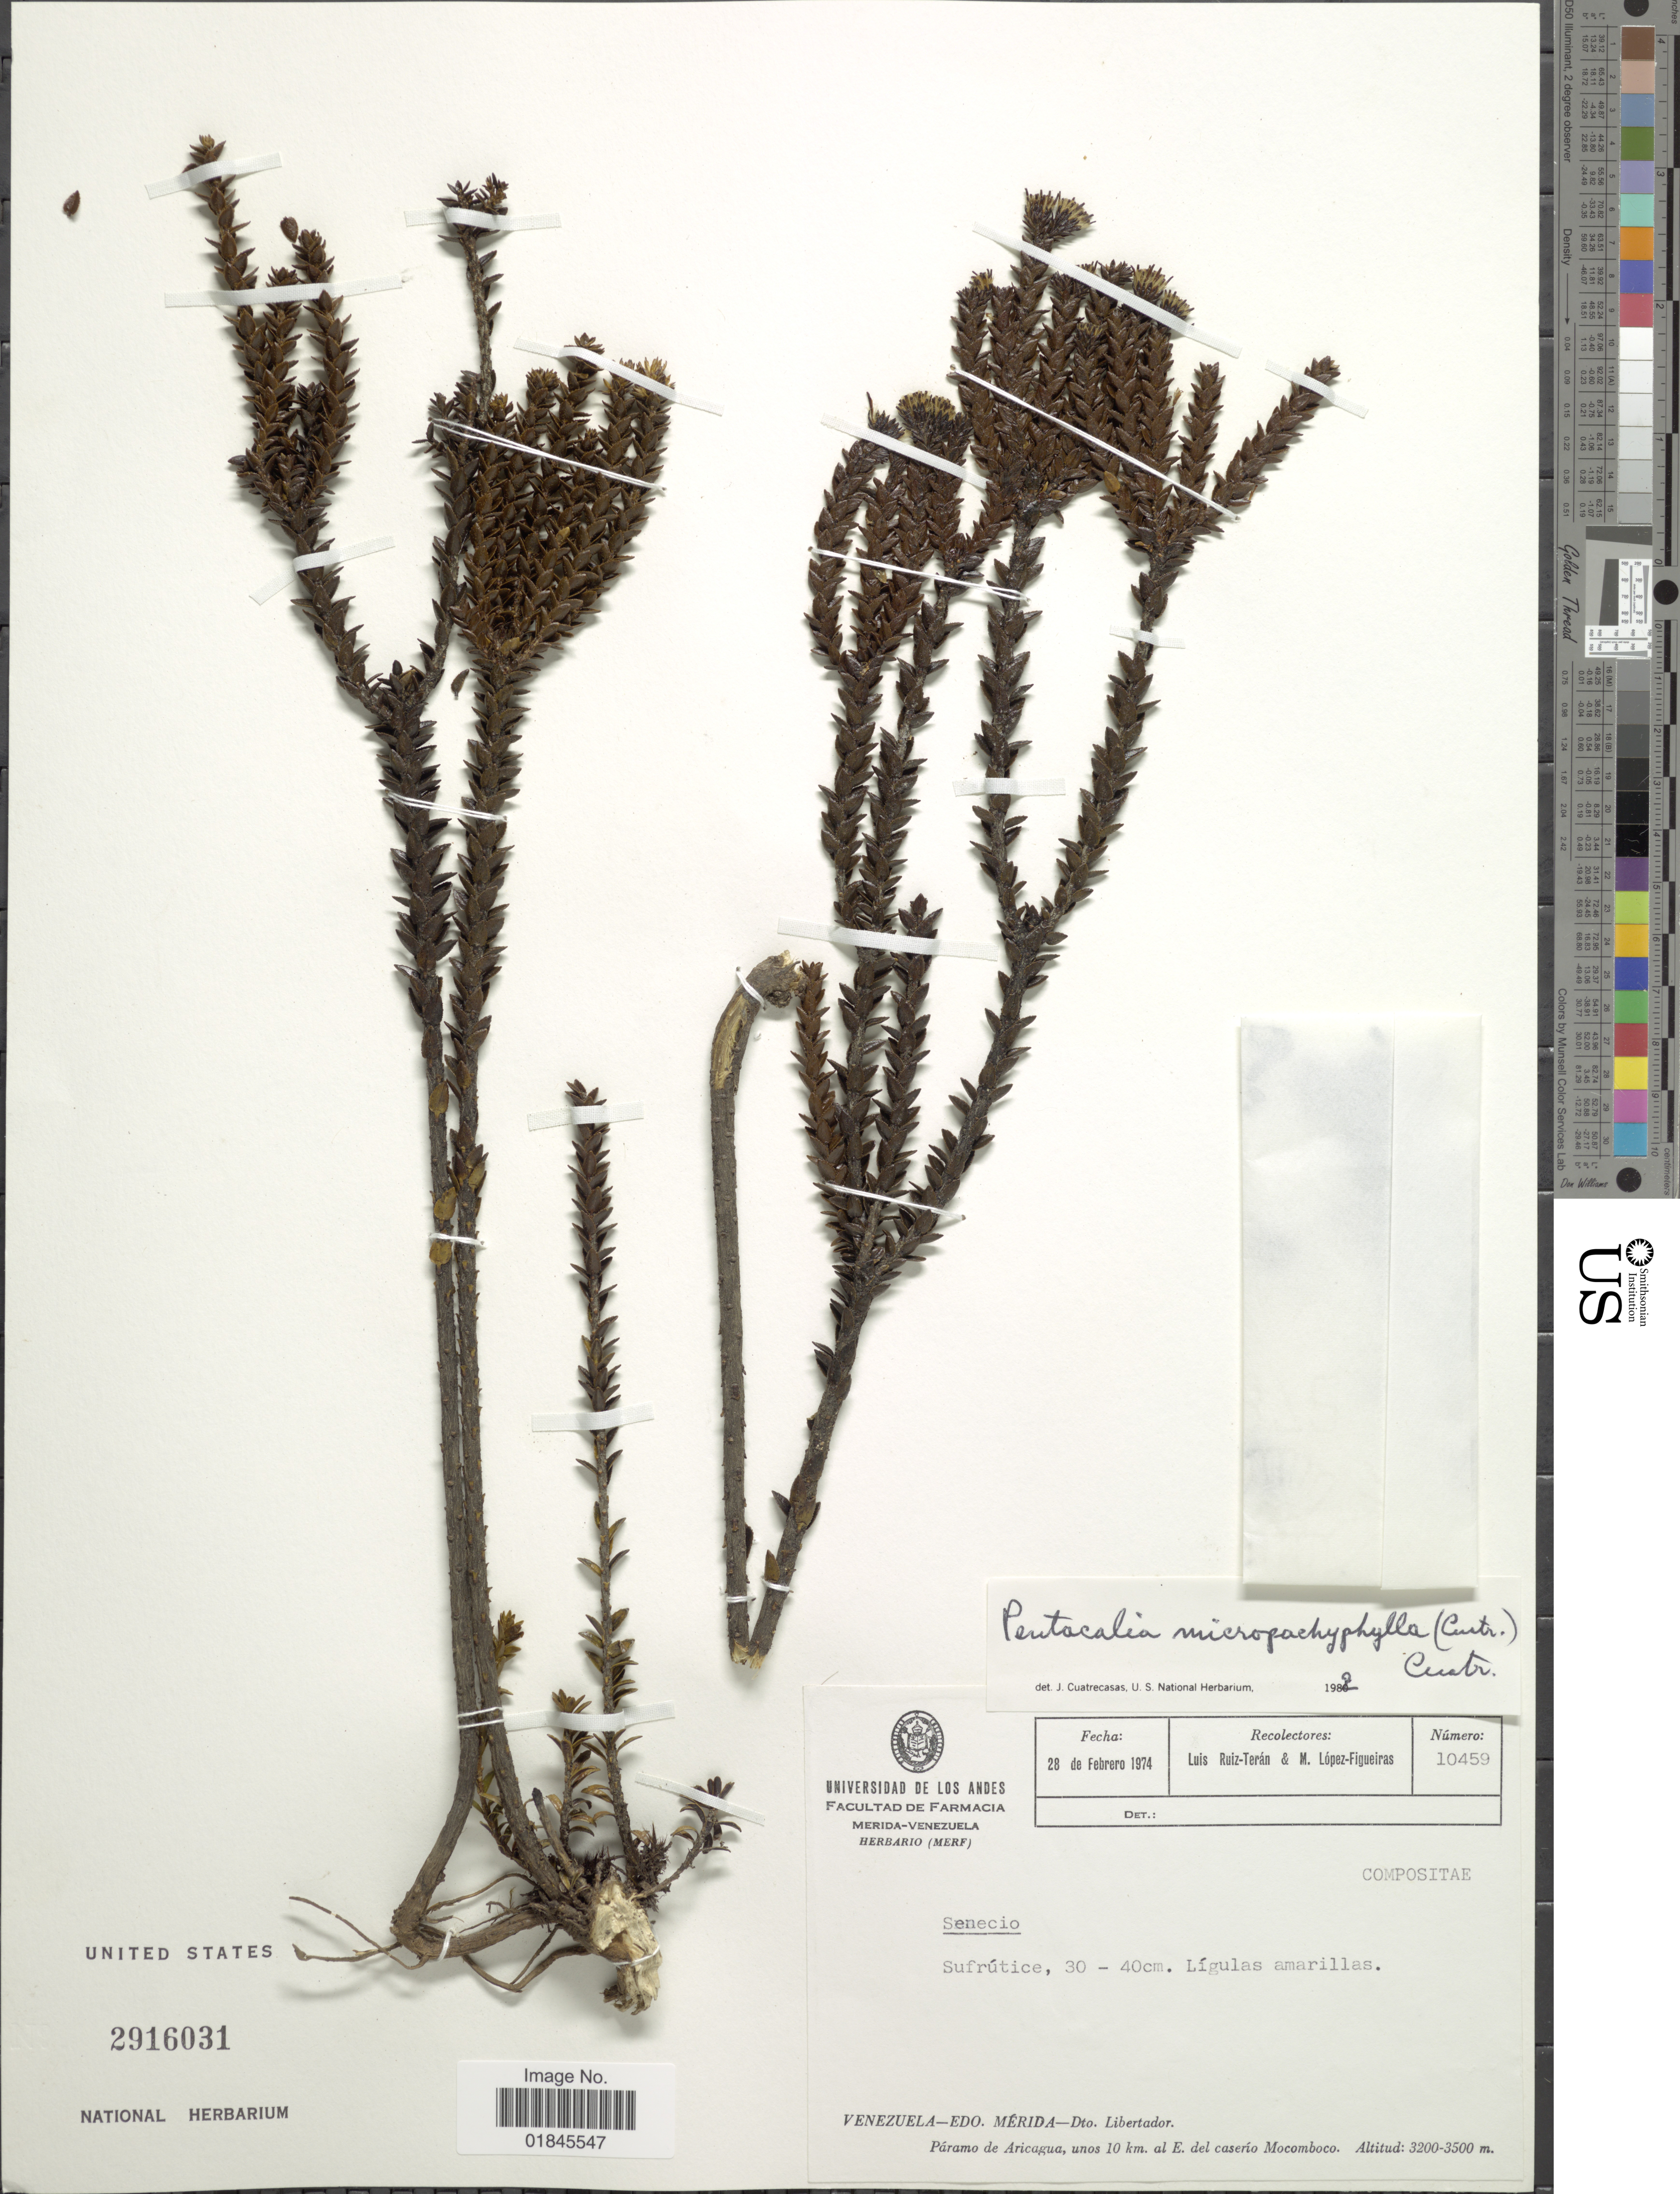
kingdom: Plantae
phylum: Tracheophyta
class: Magnoliopsida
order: Asterales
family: Asteraceae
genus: Pentacalia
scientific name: Pentacalia micropachyphylla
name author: Cuatrec.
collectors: L. Teran & M. López Figueiras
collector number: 10459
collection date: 1974-02-28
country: Venezuela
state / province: Mérida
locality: Venezuela - Edo. Mérida - Dto. Libertador. Páramo de Aricagua, unos 10 km. al E. del caserío Mocomboco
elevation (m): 3200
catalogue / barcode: US 2916031